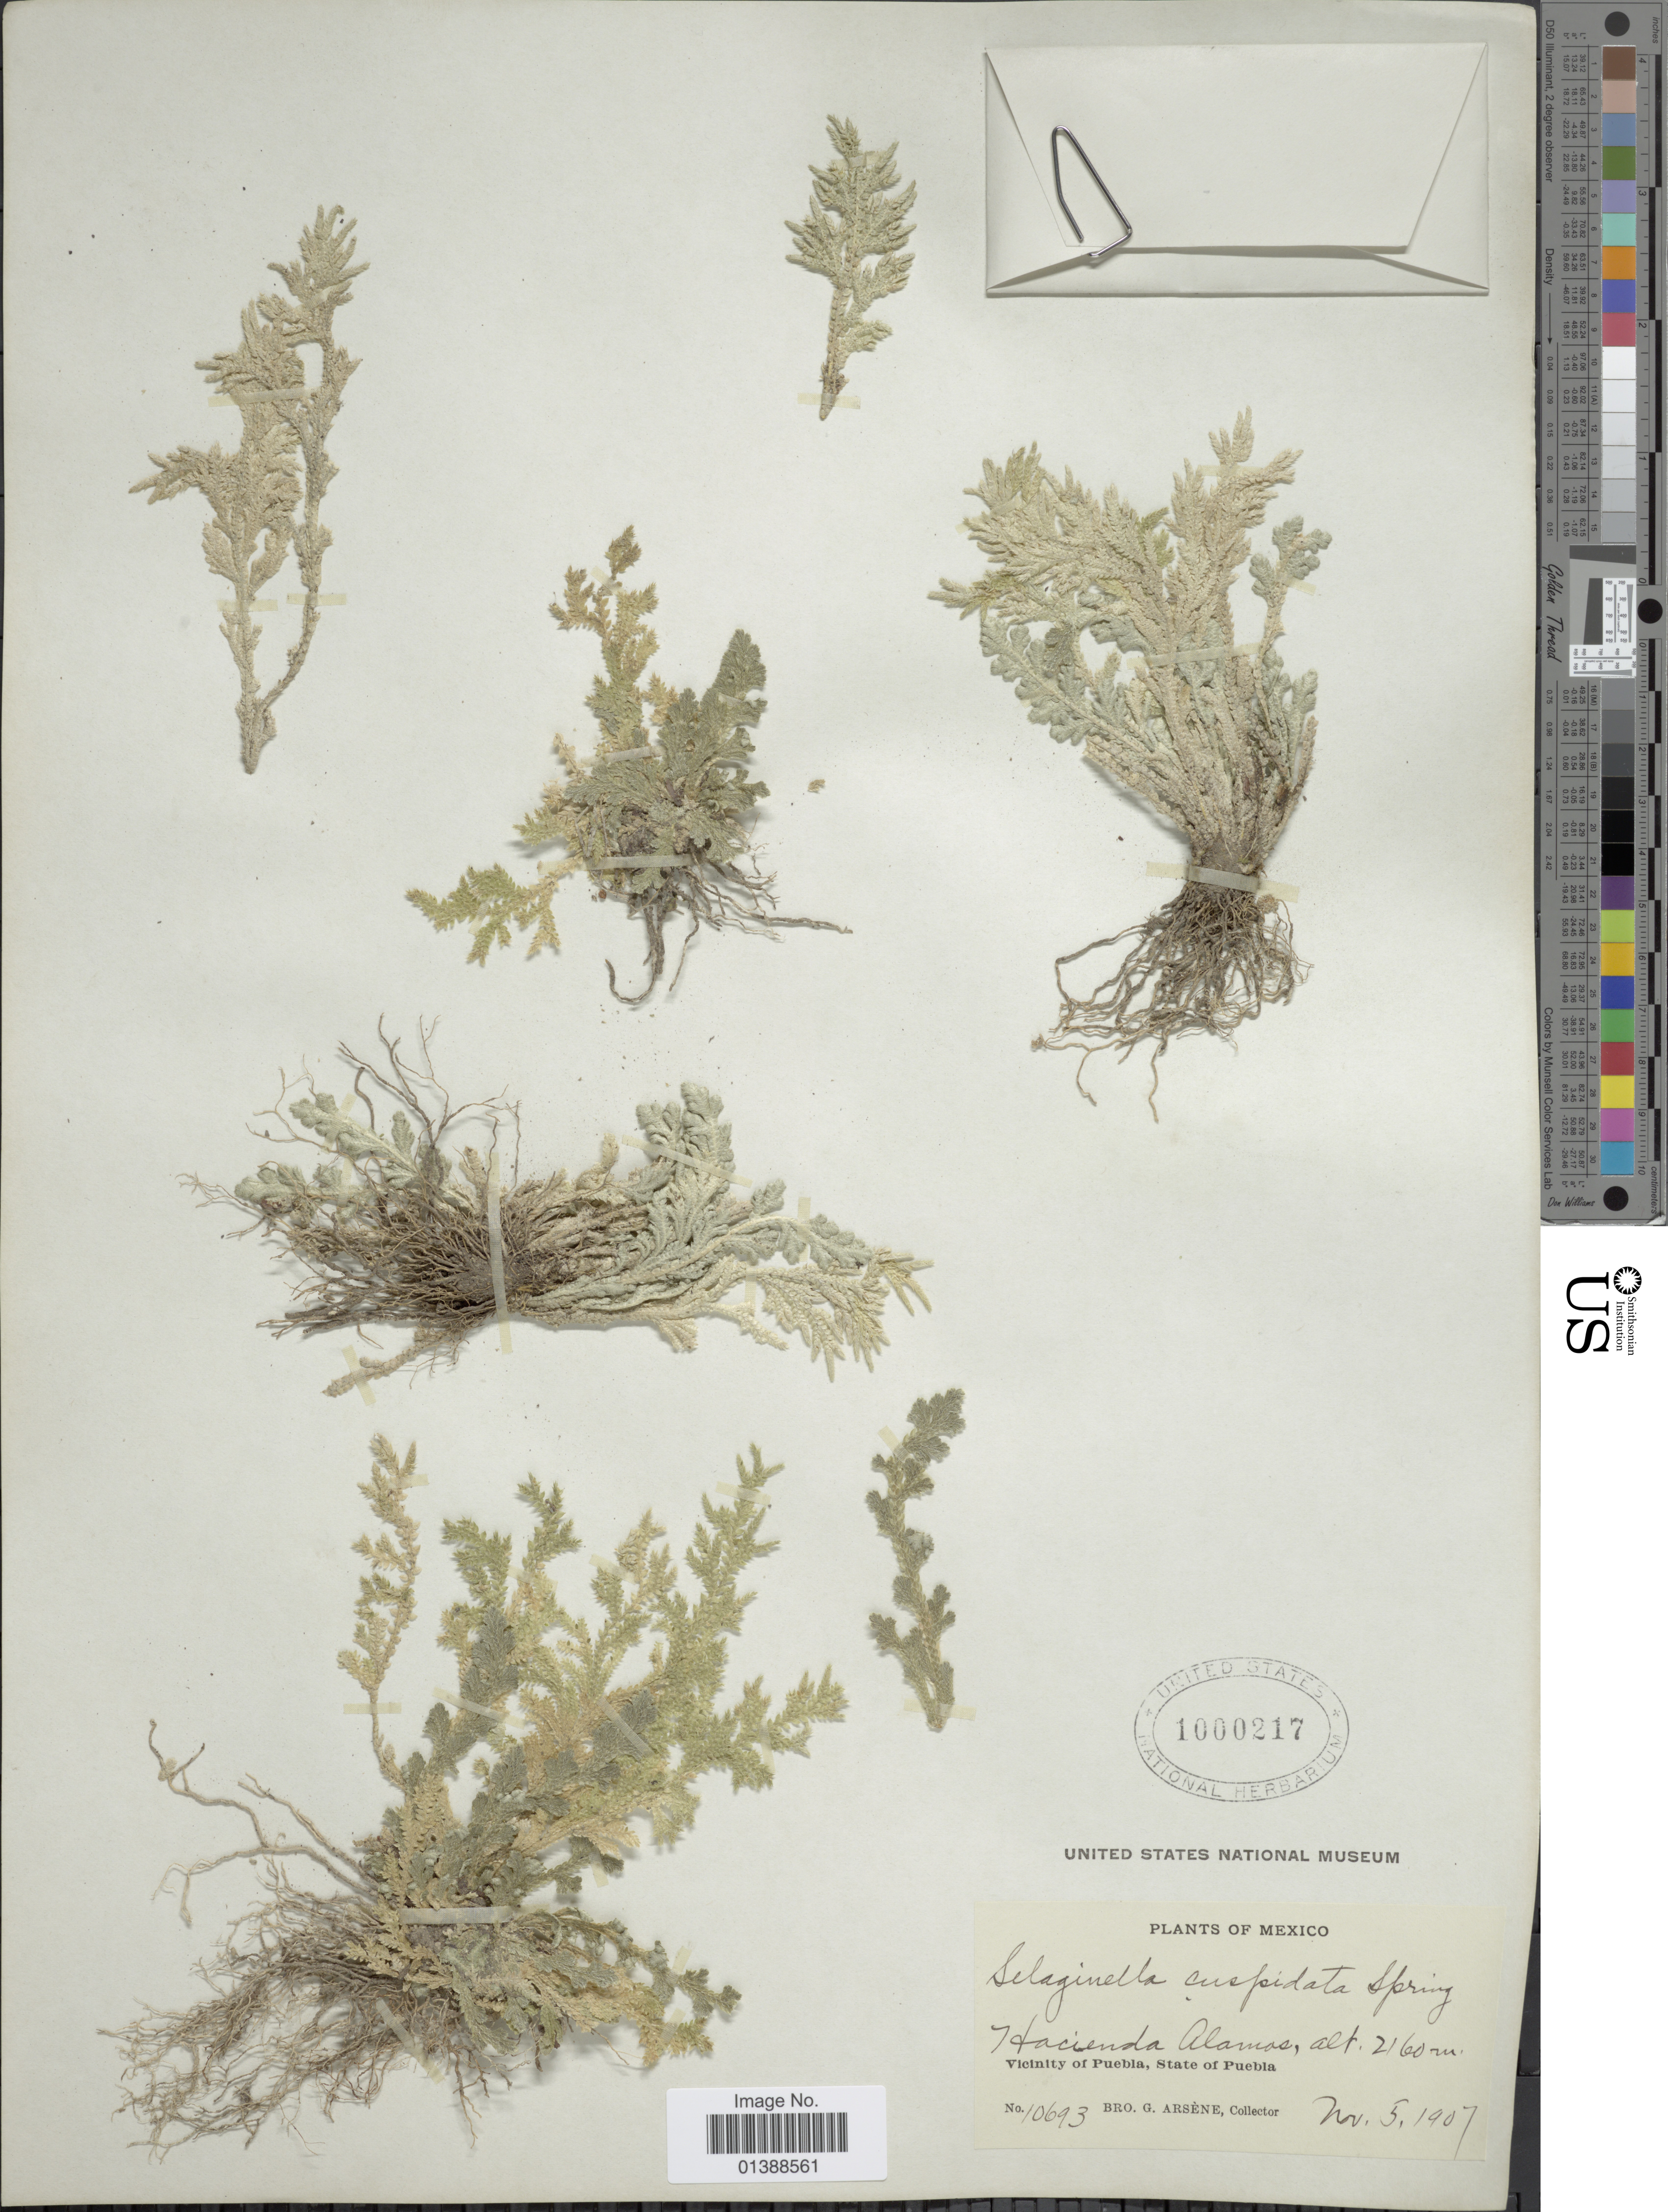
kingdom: Plantae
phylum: Tracheophyta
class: Lycopodiopsida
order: Selaginellales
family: Selaginellaceae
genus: Selaginella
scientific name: Selaginella pallescens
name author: (C. Presl) Spring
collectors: Bro. G. Arsène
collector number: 10693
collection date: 1907-11-05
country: Mexico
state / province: Puebla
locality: Hacienda Alamas, Vicinity of Puebla, State of Puebla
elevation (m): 2160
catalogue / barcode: US 1000217